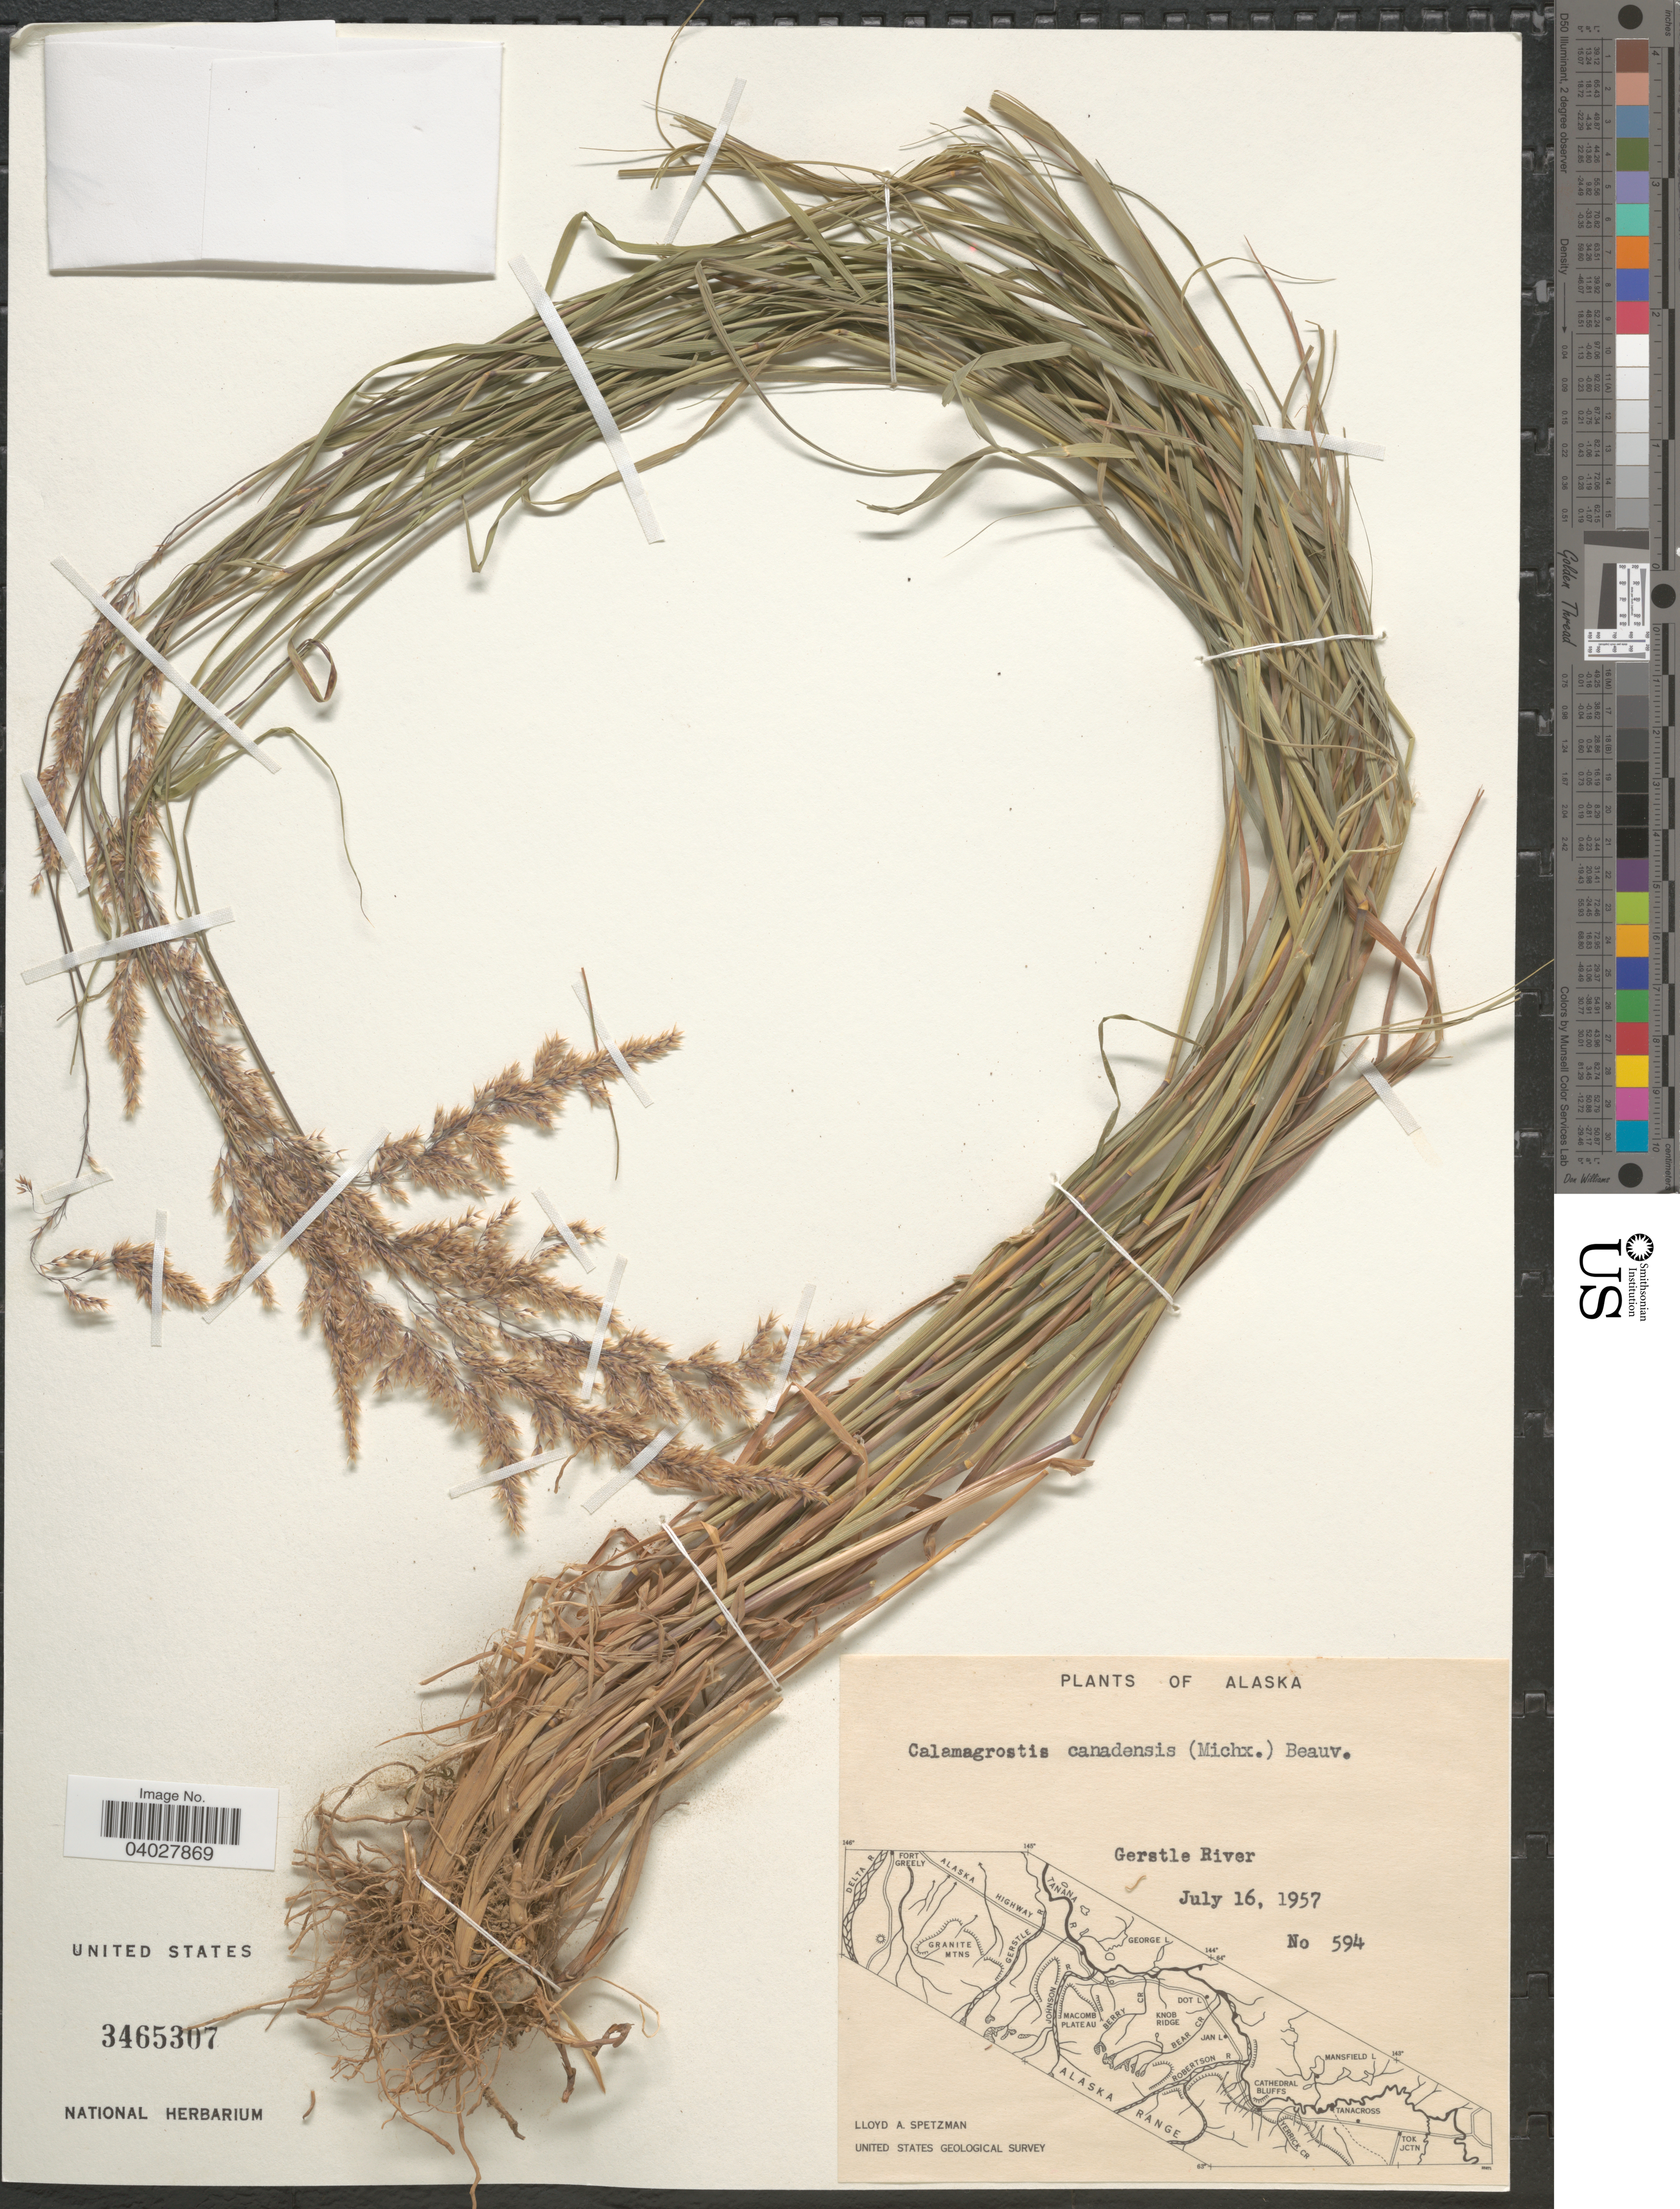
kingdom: Plantae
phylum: Tracheophyta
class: Liliopsida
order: Poales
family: Poaceae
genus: Calamagrostis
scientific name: Calamagrostis canadensis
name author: (Michx.) P. Beauv.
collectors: L. Spetzman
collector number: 594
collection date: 1957-07-16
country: United States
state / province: Alaska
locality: Gerstle River.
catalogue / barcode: US 3465307